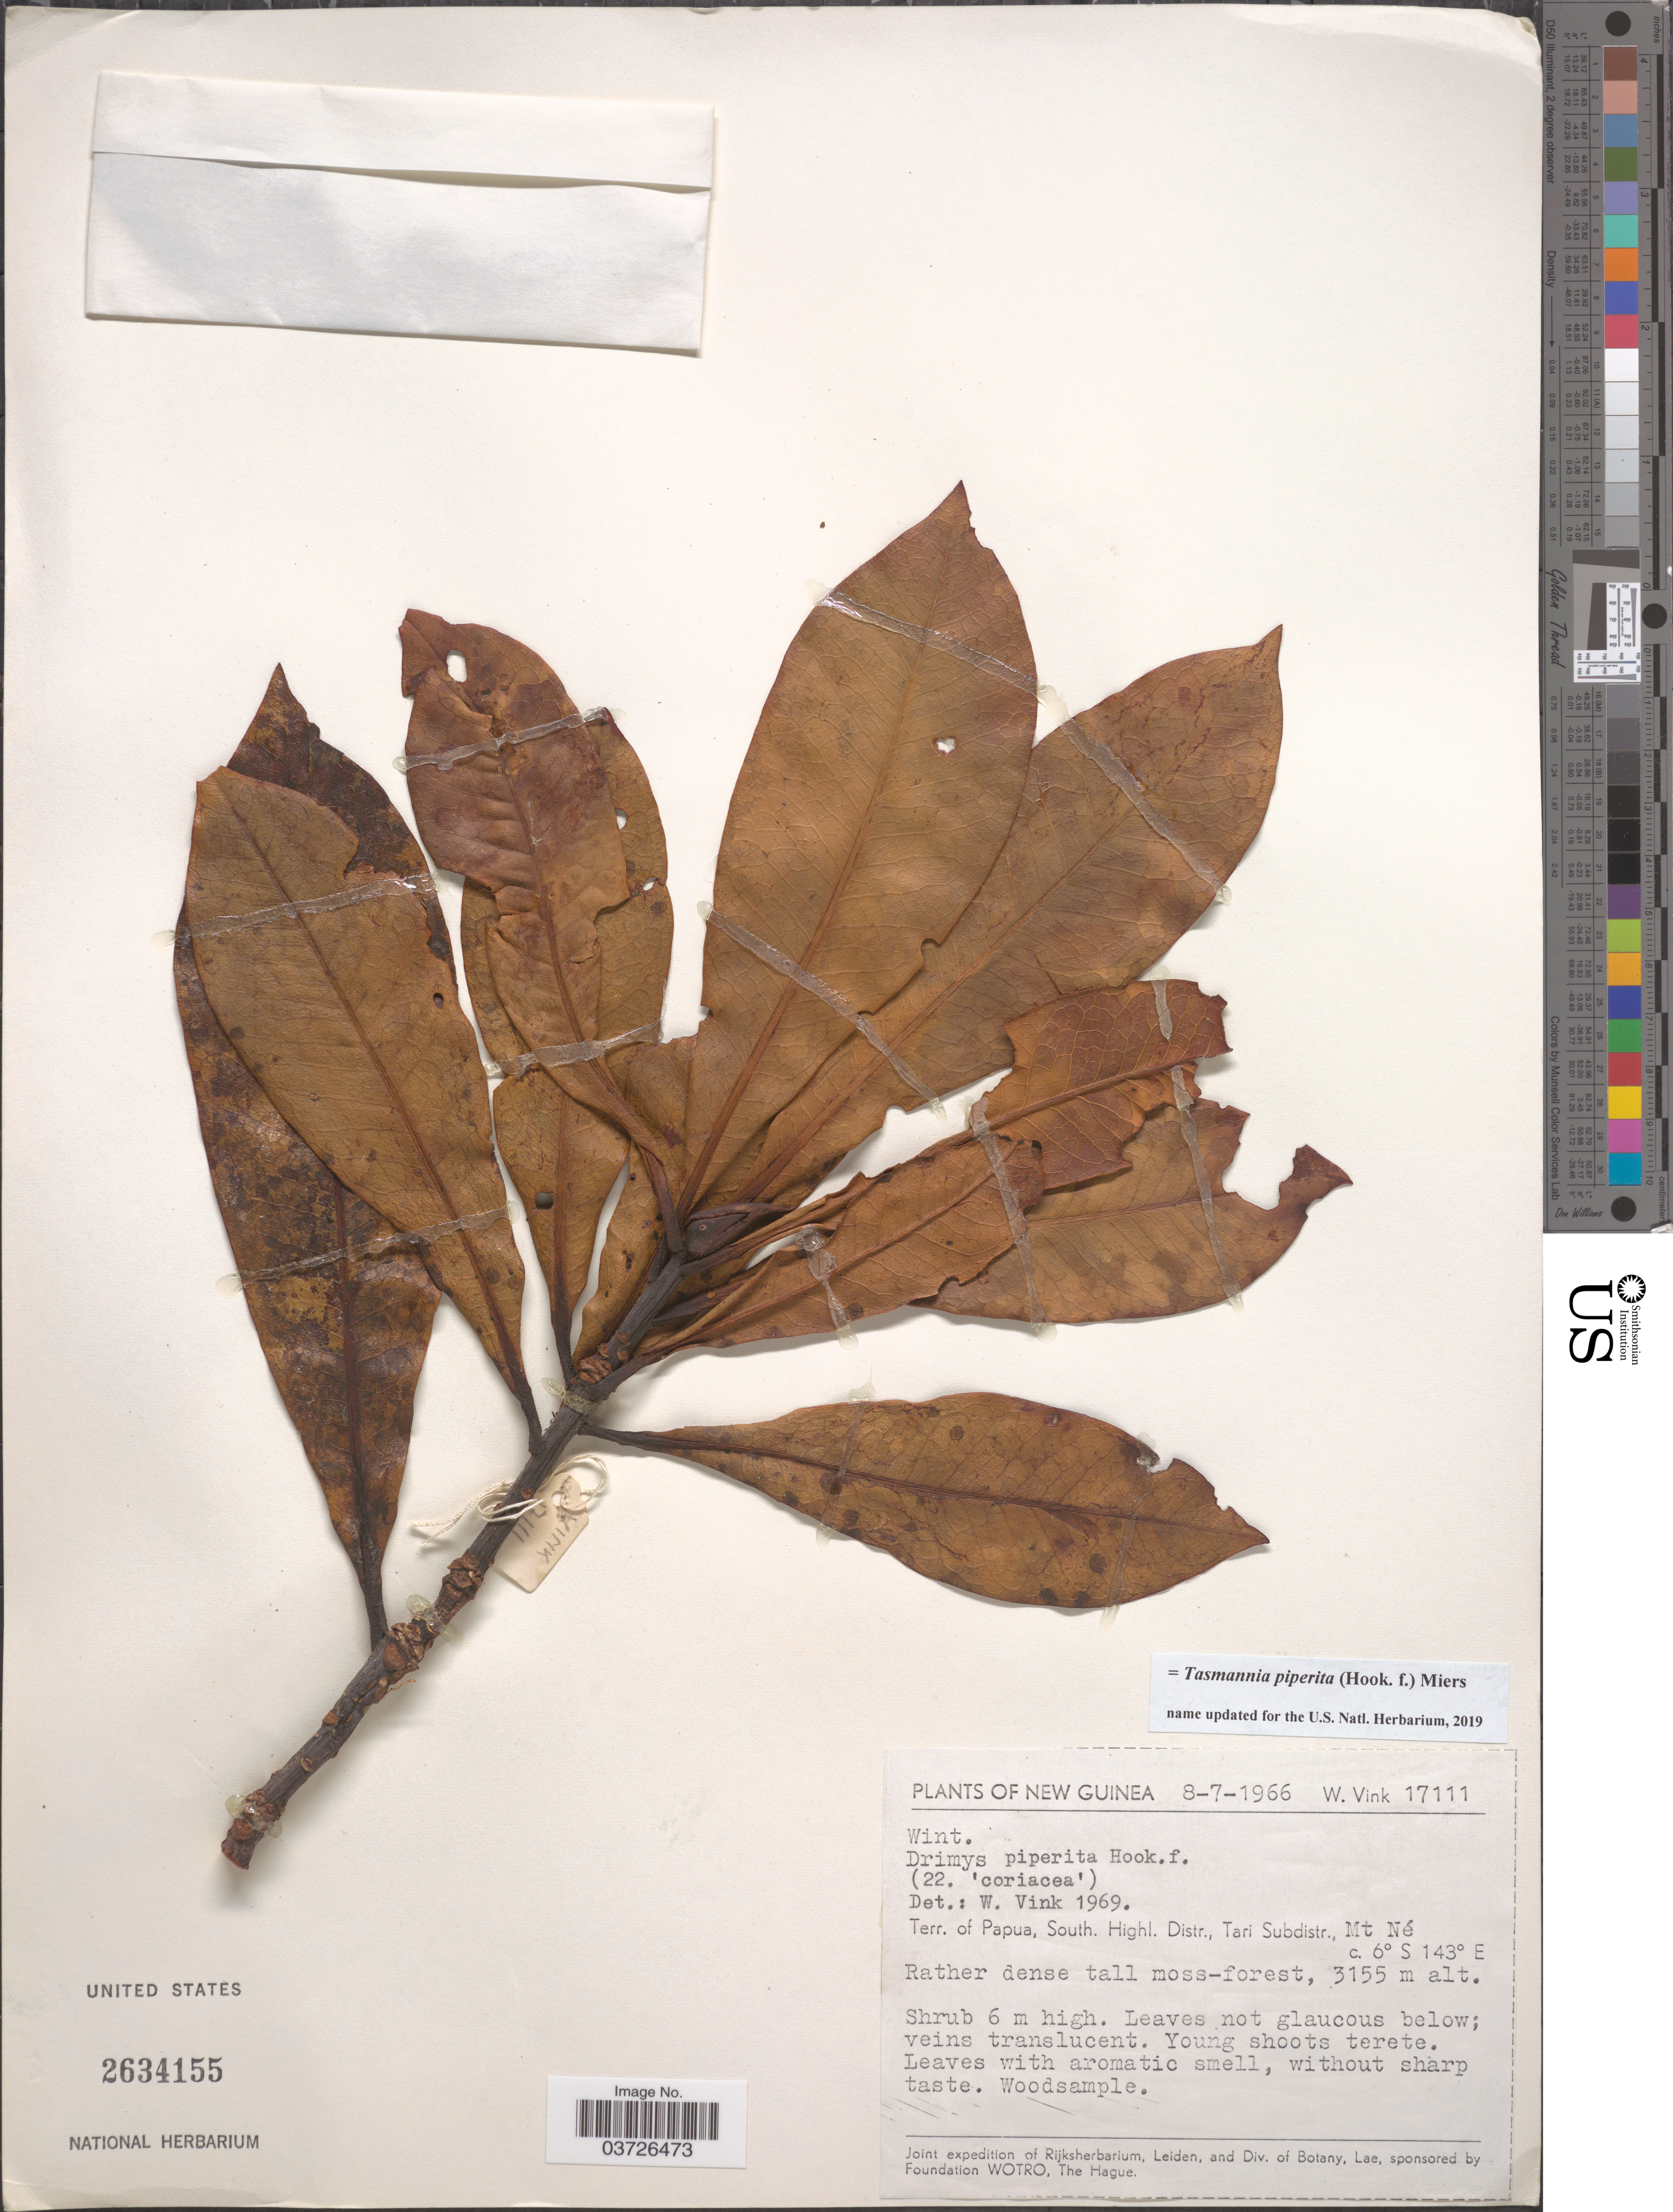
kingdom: Plantae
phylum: Tracheophyta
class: Magnoliopsida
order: Canellales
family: Winteraceae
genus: Tasmannia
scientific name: Tasmannia piperita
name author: (Hook. f.) Miers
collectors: W. Vink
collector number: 17111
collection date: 1966-07-08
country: Papua New Guinea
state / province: Southern Highlands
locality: New Guinea. Terr. of Papua, South. Highl. Distr., Tari Subdistr., Mt Né.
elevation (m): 3155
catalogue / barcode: US 2634155